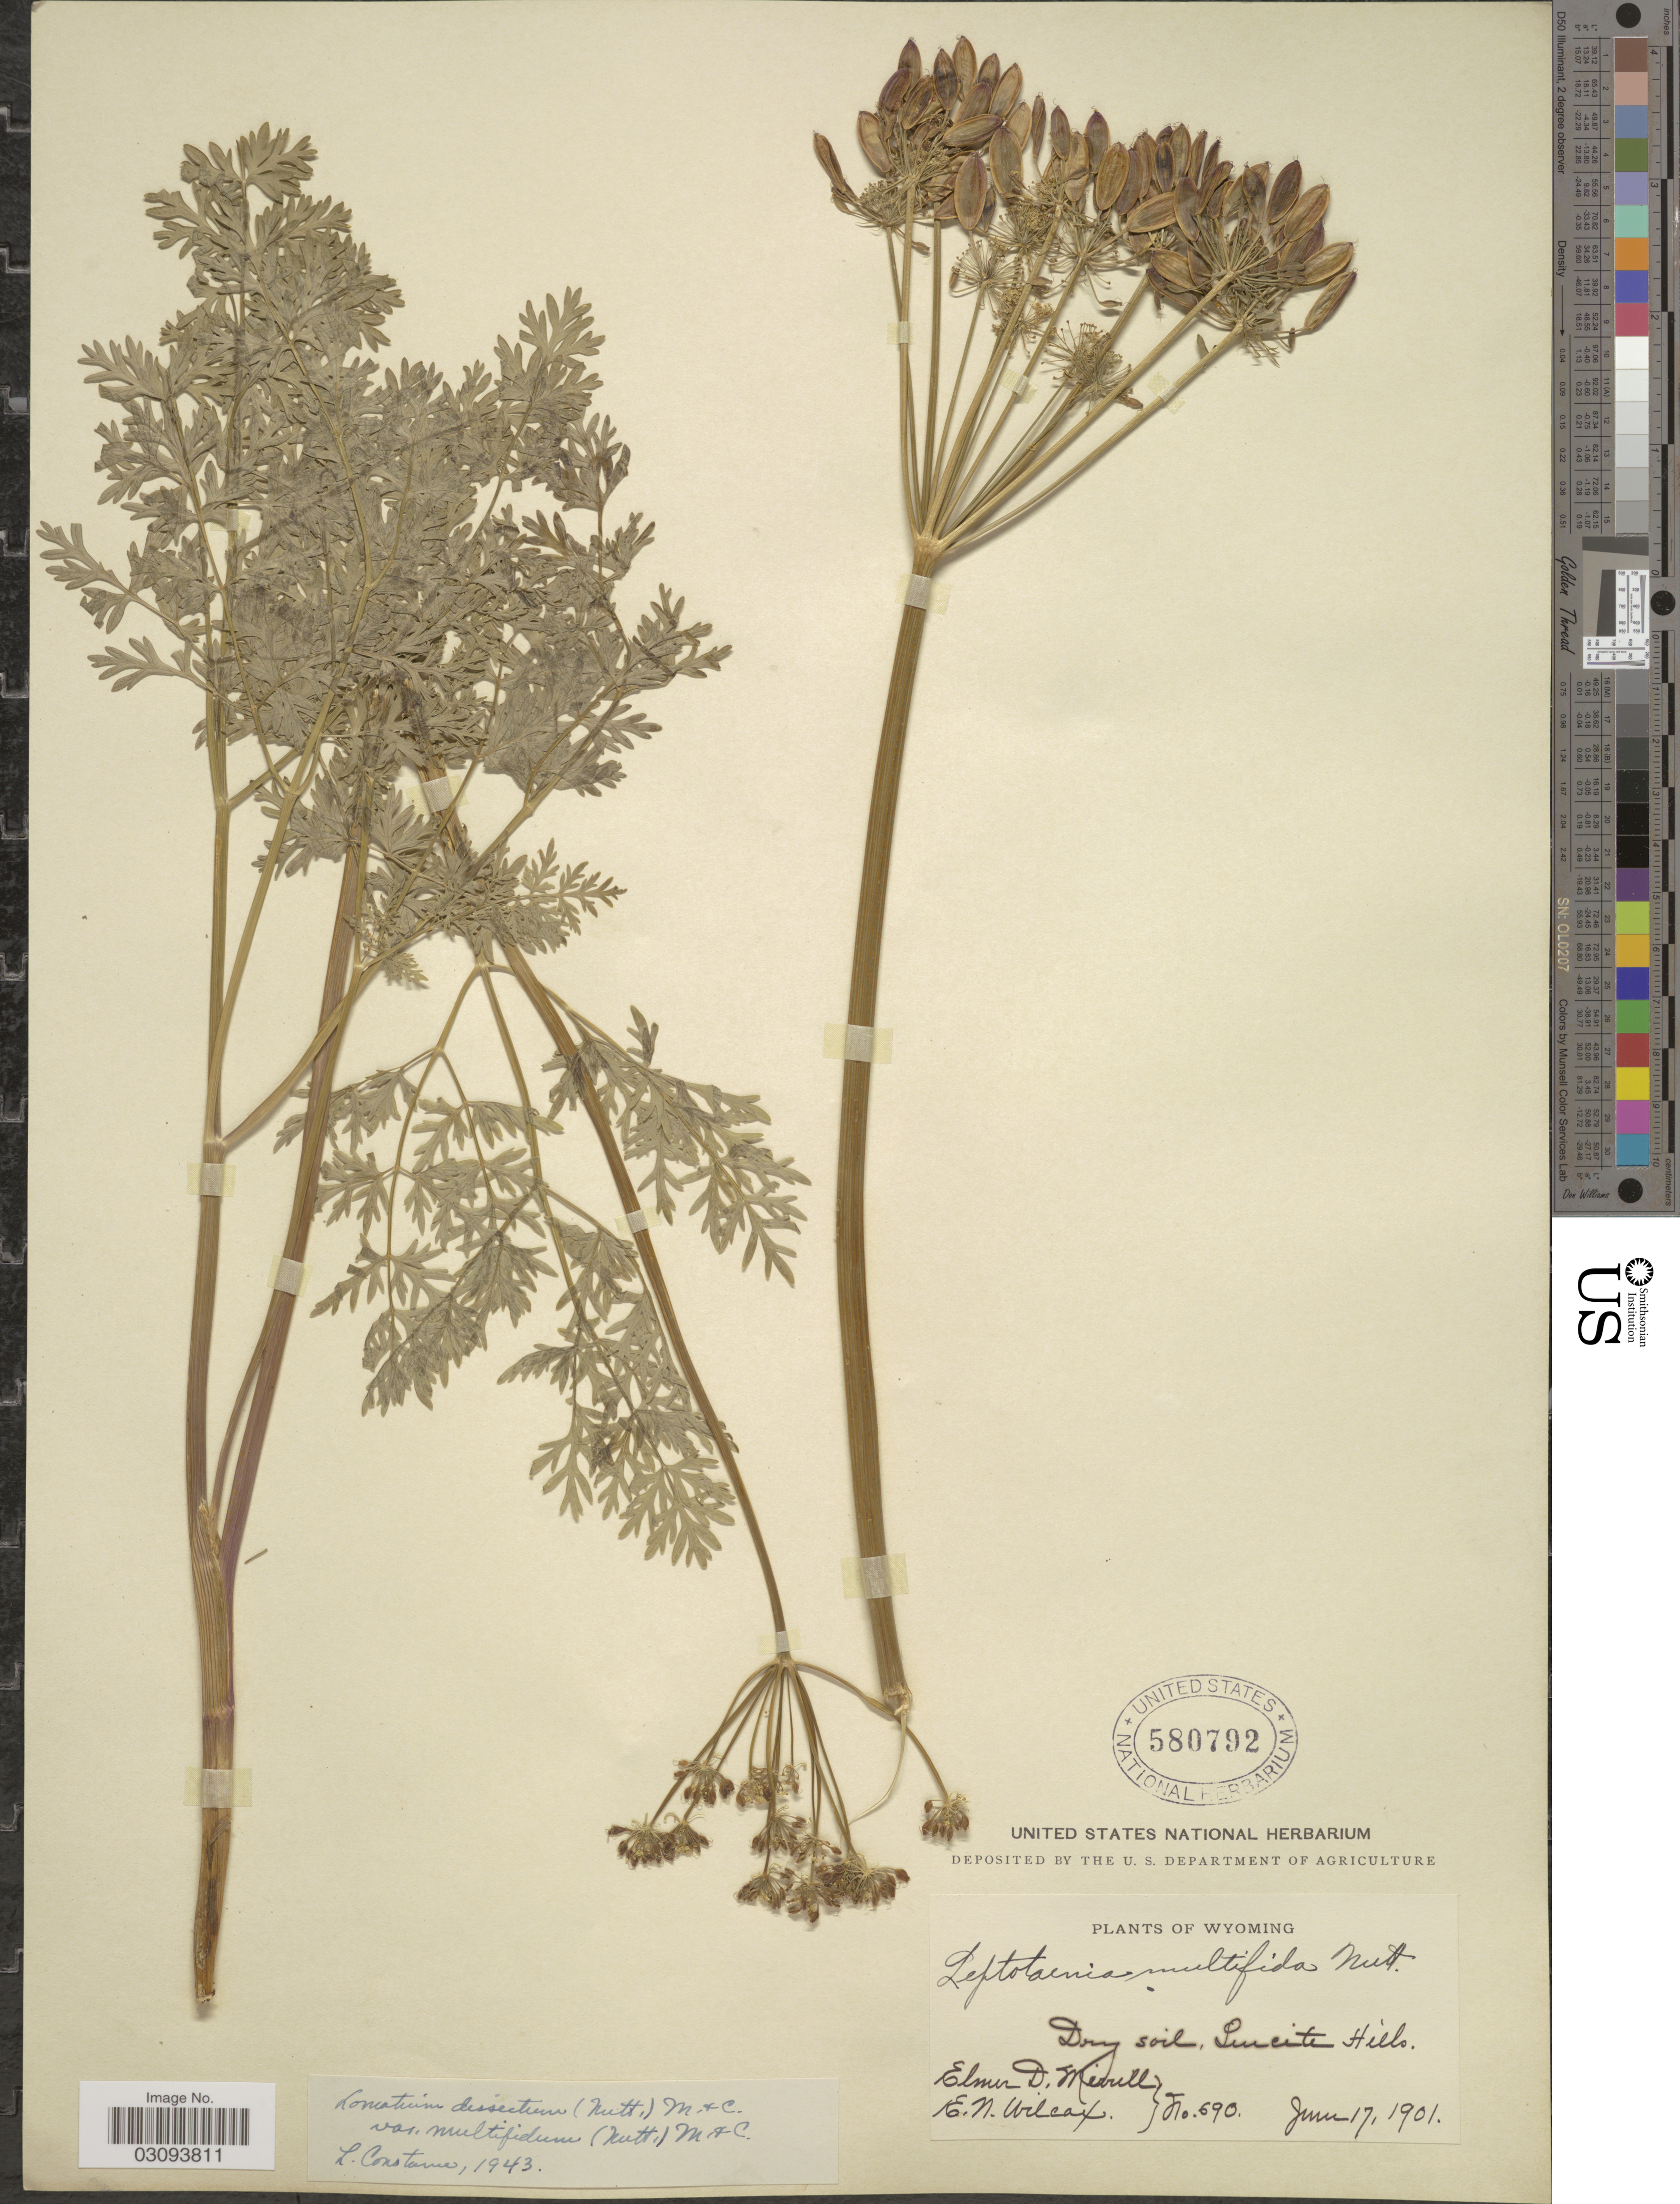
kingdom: Plantae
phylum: Tracheophyta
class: Magnoliopsida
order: Apiales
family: Apiaceae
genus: Lomatium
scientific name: Lomatium dissectum var. multifidum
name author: (Nutt.) Mathias & Constance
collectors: E. D. Merrill & E. Wilcox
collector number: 690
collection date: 1901-06-17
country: United States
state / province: Wyoming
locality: Dry soil, Lucite Hills.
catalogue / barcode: US 580792